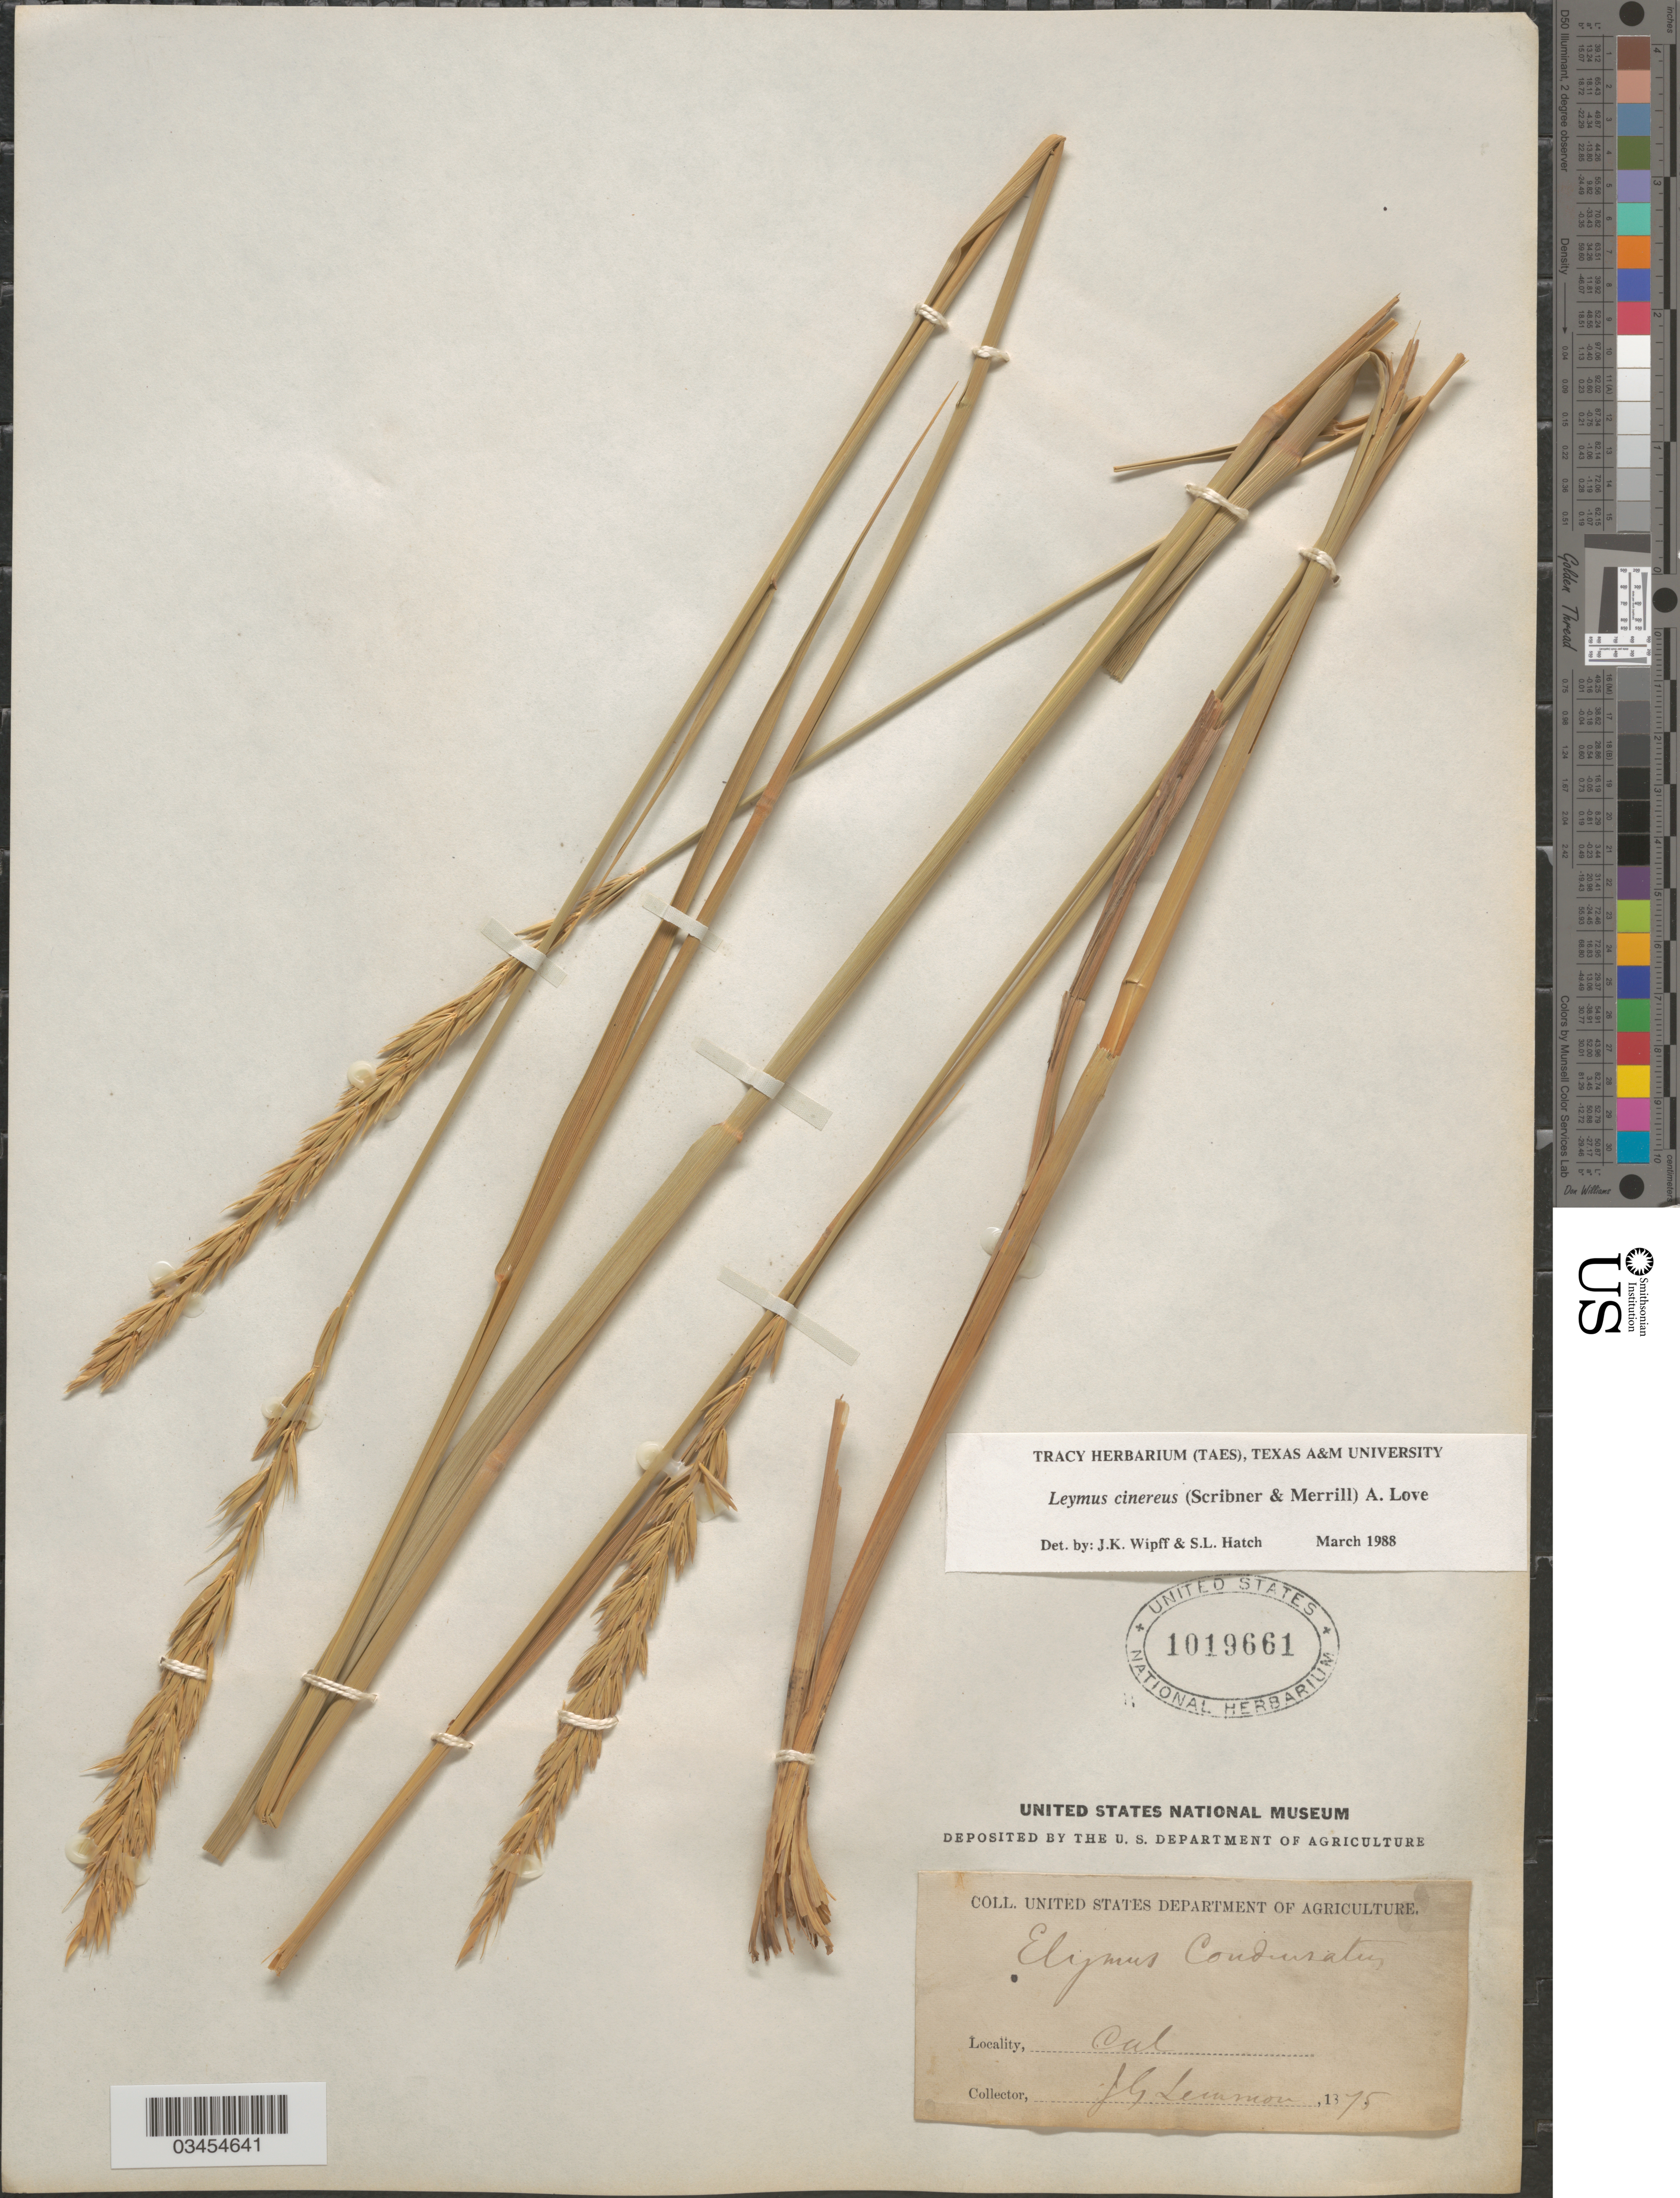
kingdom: Plantae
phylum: Tracheophyta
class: Liliopsida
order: Poales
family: Poaceae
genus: Leymus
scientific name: Leymus cinereus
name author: (Scribn. & Merr.) Á. Löve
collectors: J. Lemmon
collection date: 1875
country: United States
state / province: California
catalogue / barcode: US 1019661